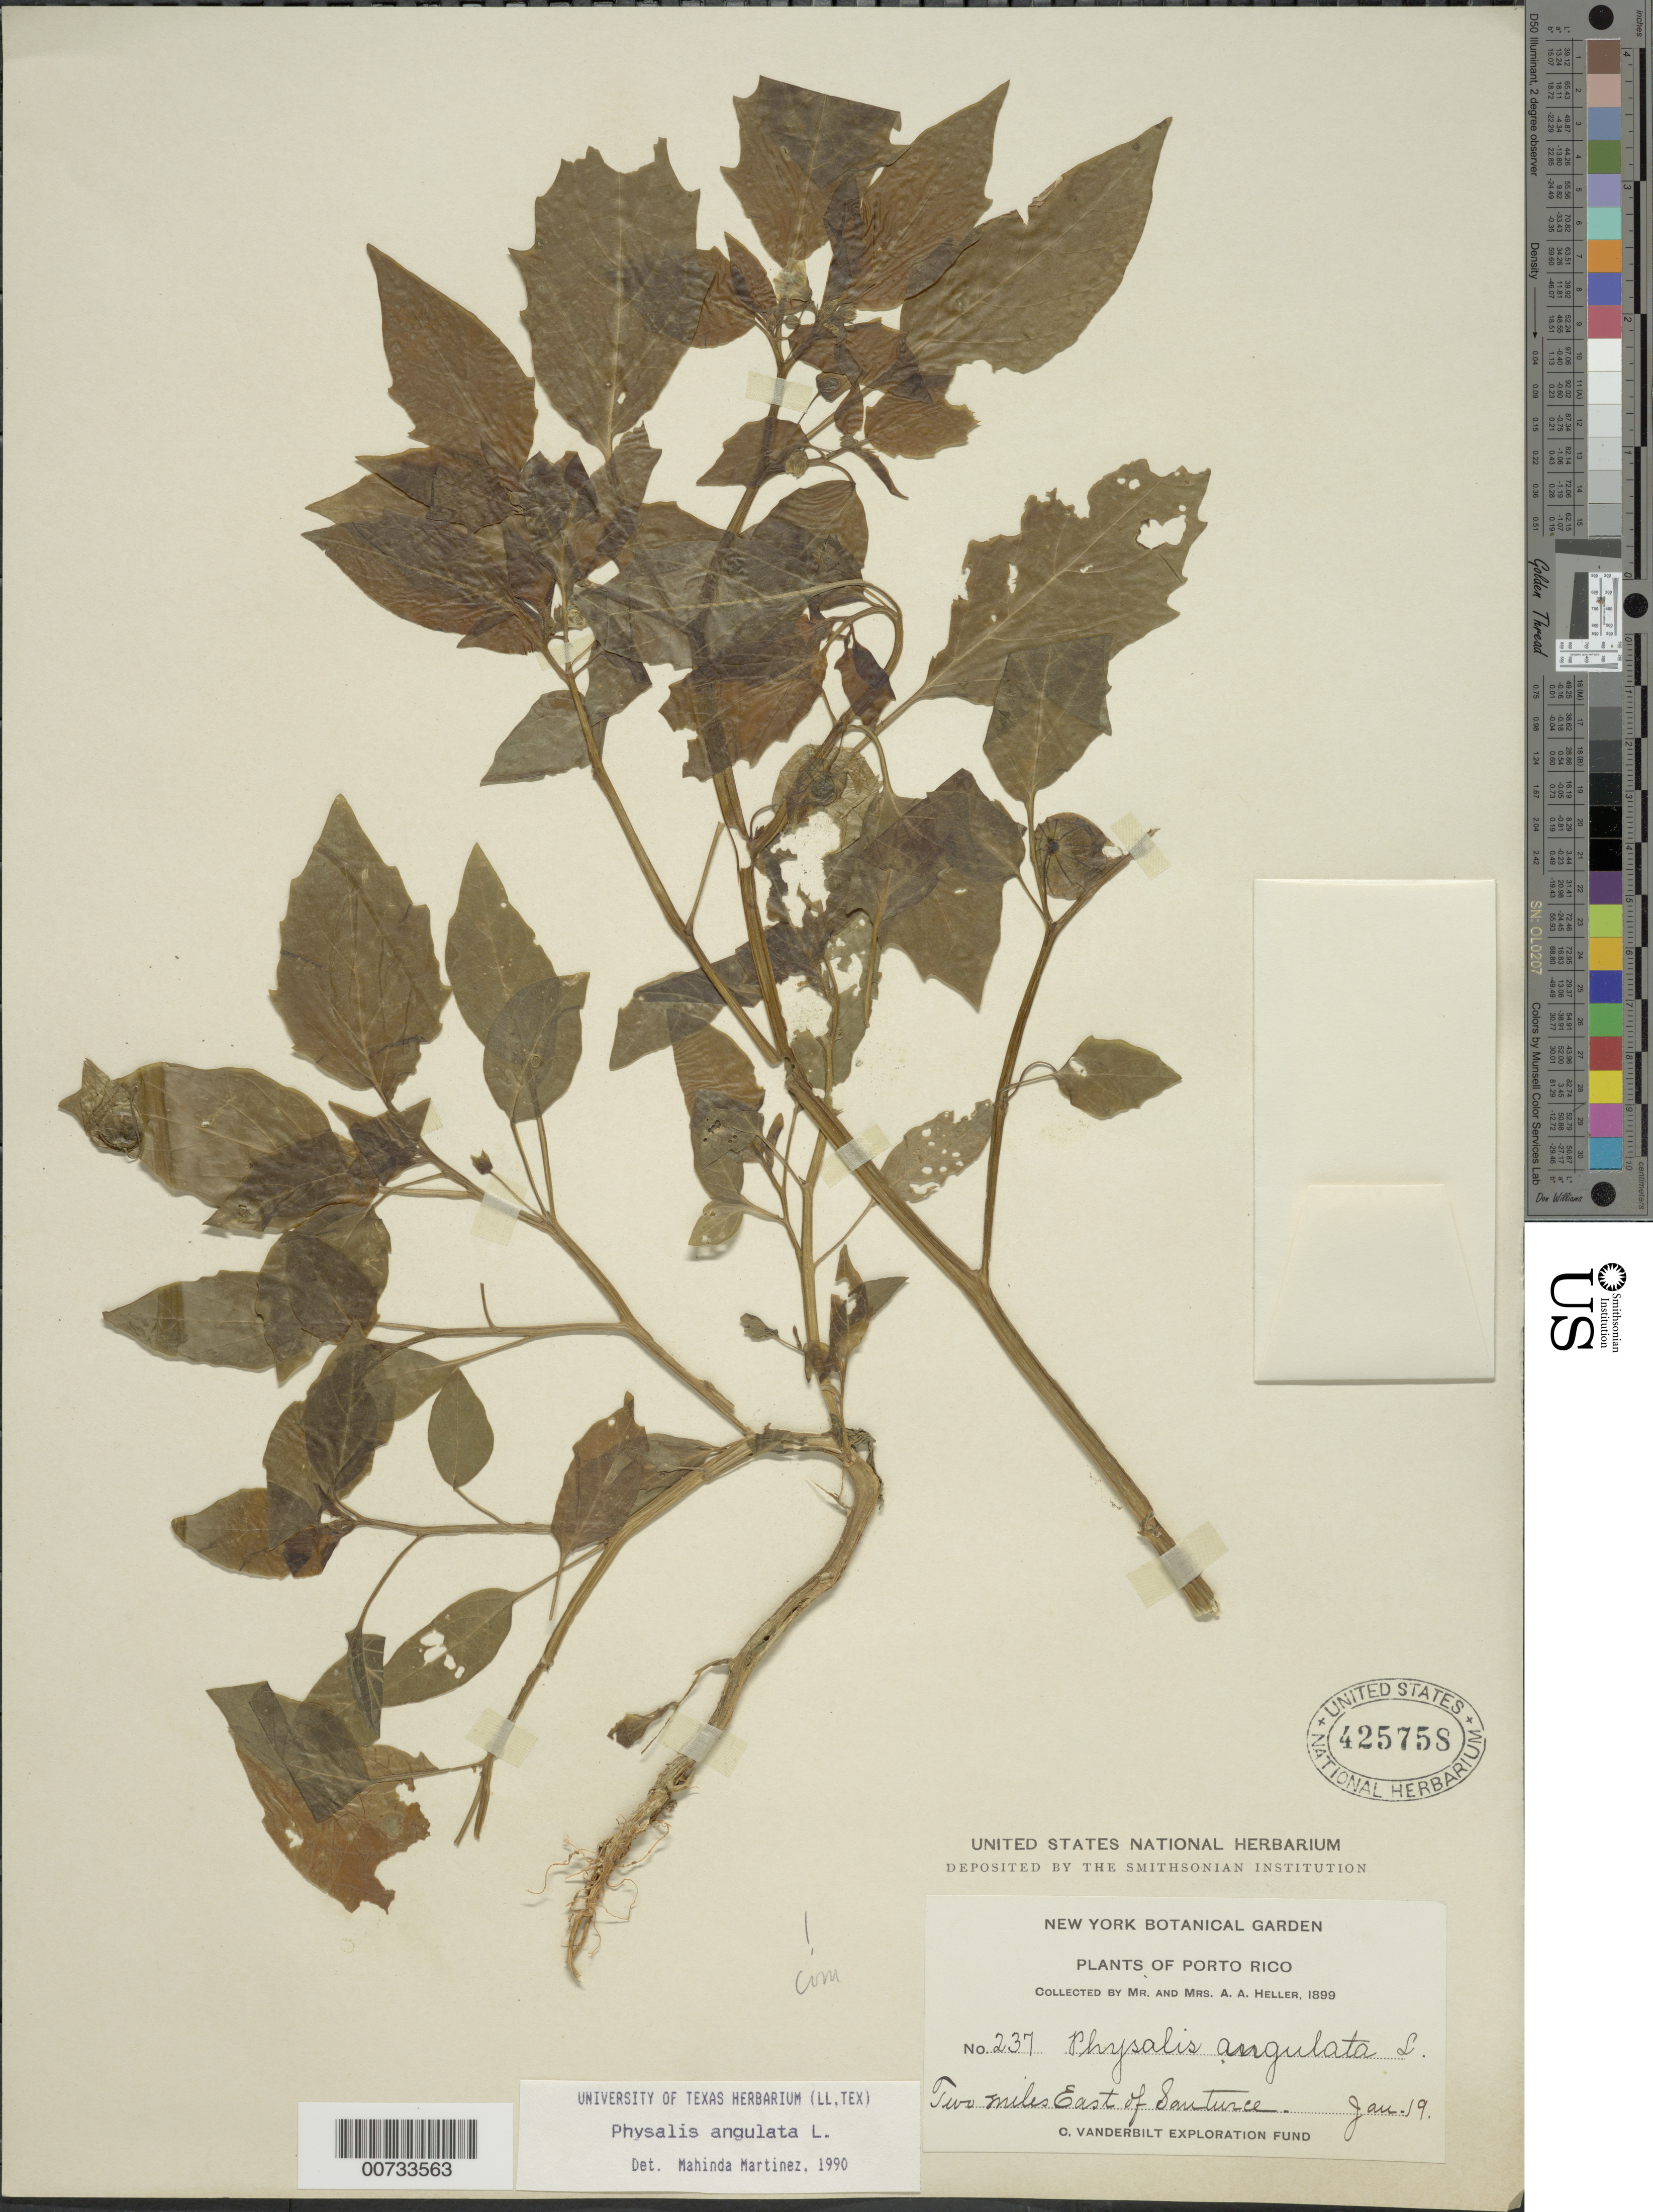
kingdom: Plantae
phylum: Tracheophyta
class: Magnoliopsida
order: Solanales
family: Solanaceae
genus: Physalis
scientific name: Physalis angulata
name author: L.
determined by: Martinez, M.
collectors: A. A. Heller & E. G. Heller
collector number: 237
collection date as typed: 19 Jan 1899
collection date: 1899-01-19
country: Puerto Rico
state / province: San Juan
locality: Santurce, 2 mi E of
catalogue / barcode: US 425758